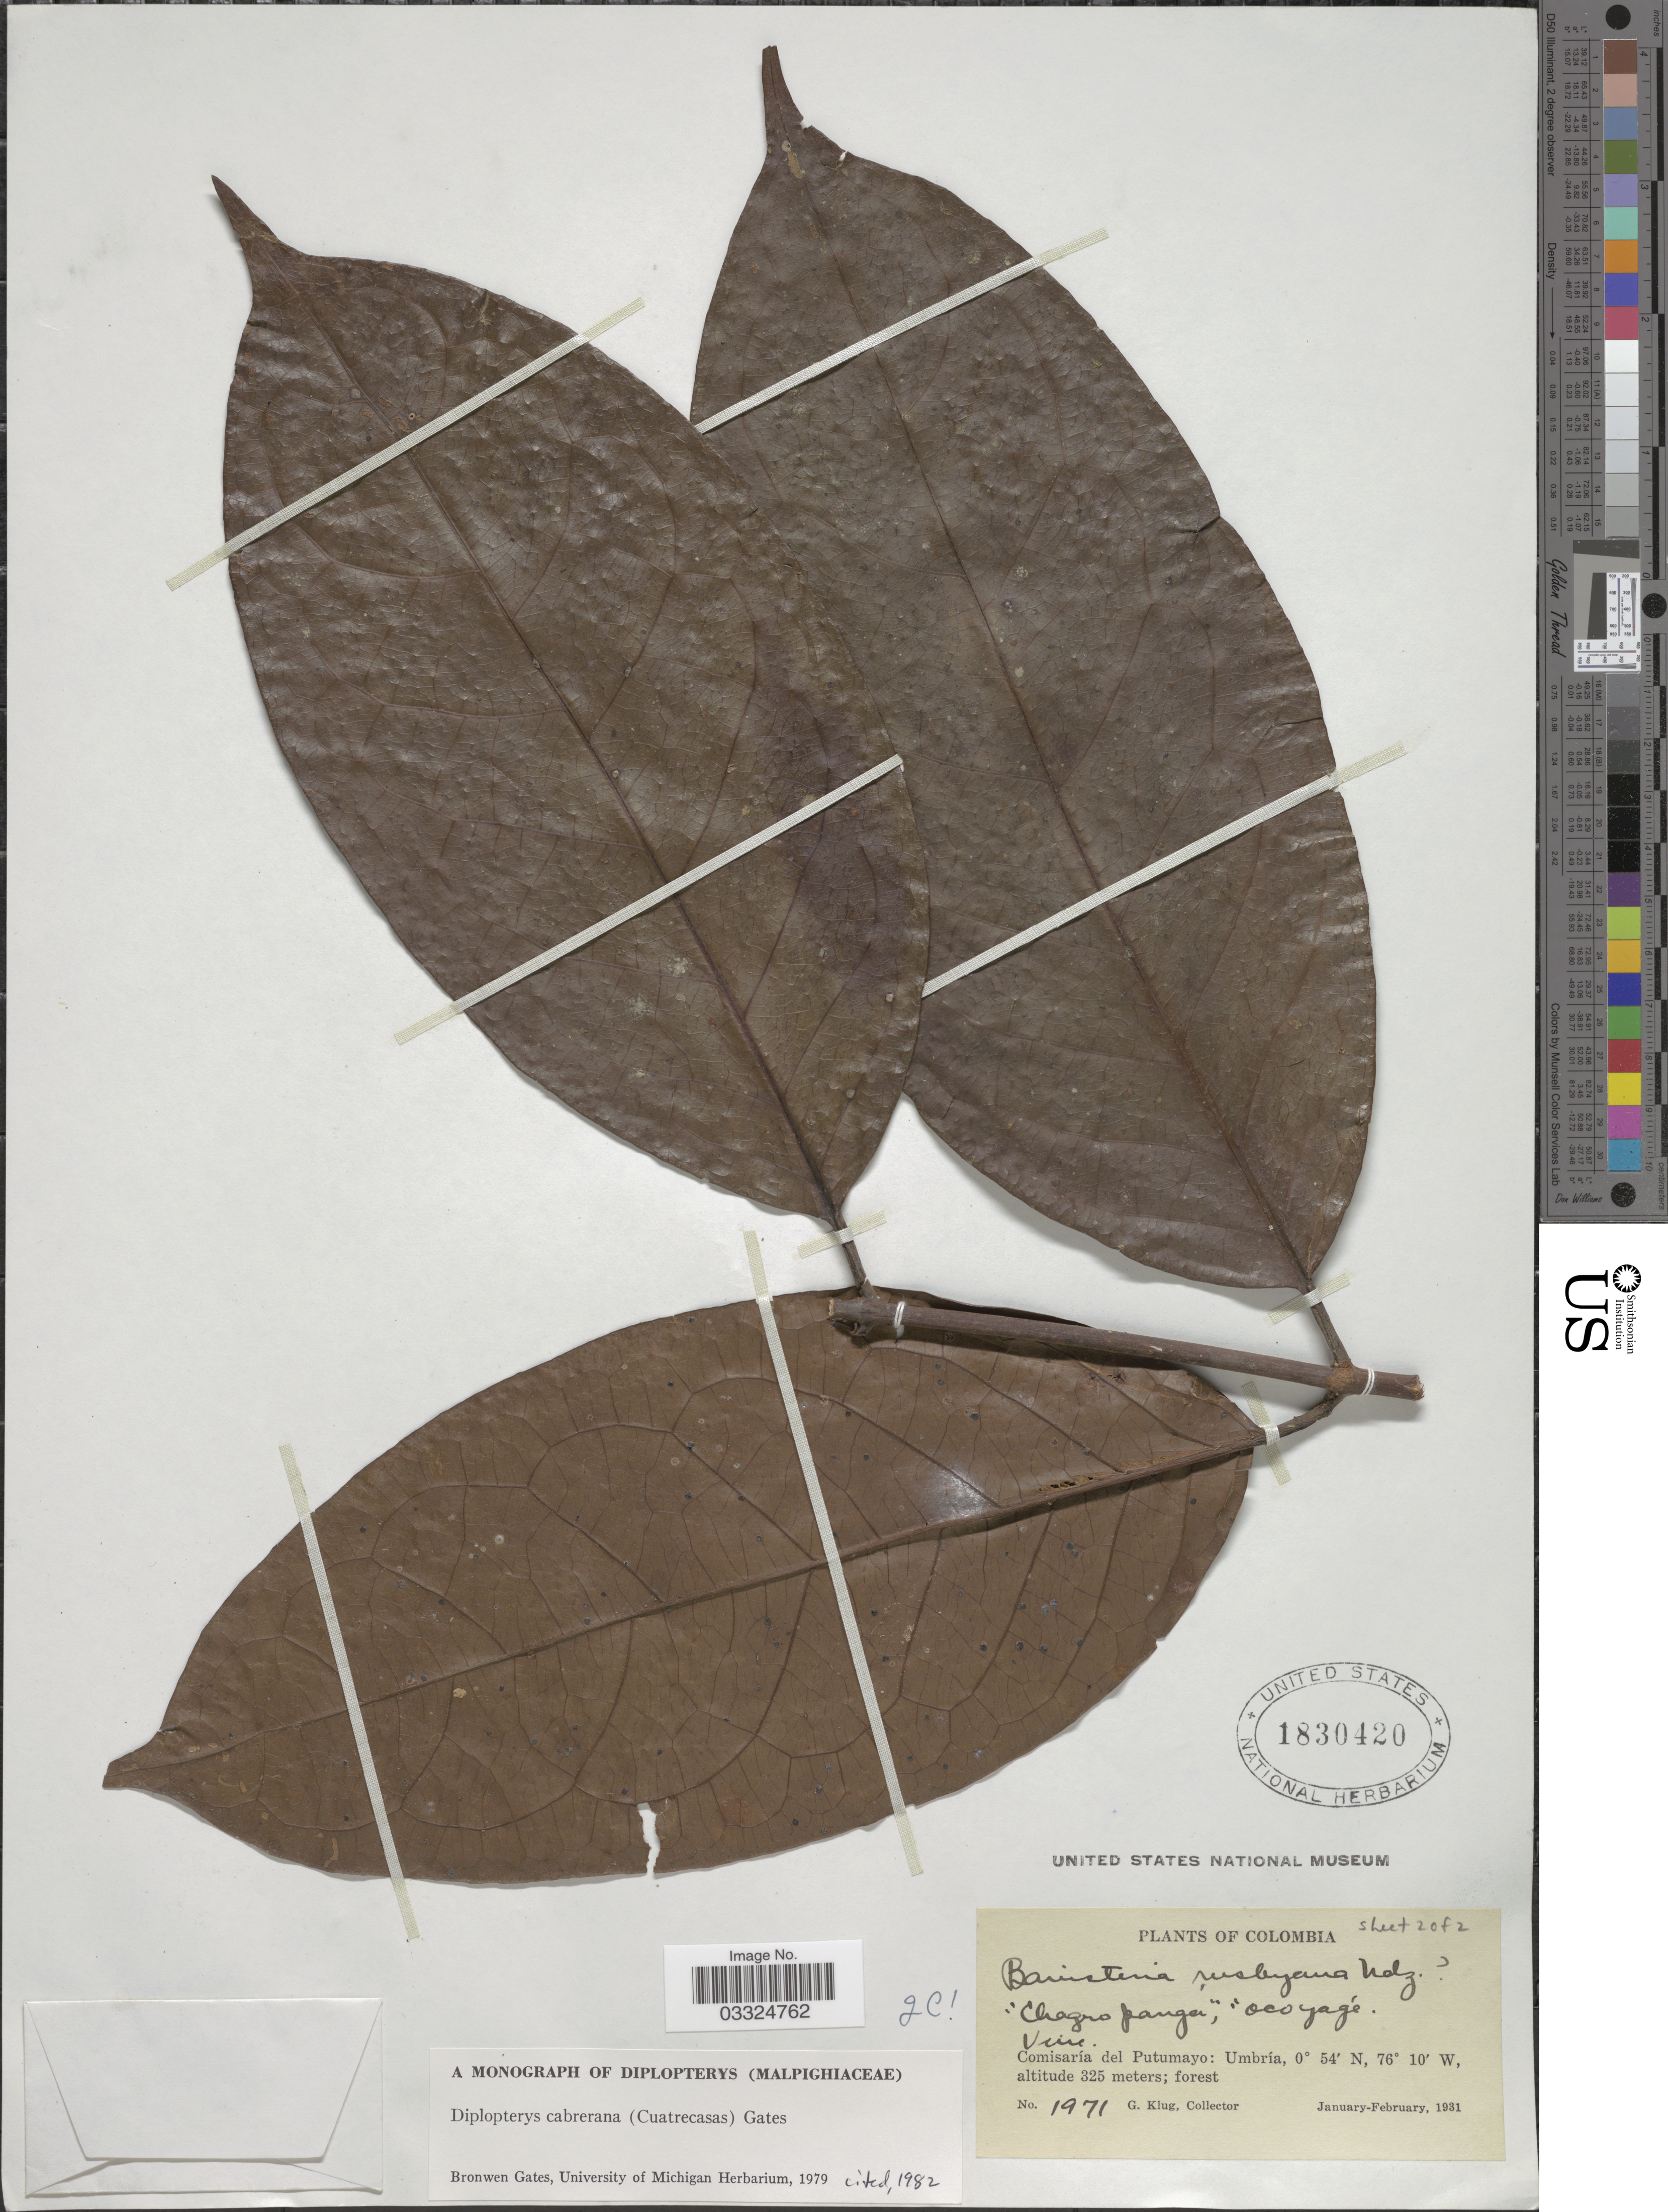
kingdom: Plantae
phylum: Tracheophyta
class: Magnoliopsida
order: Malpighiales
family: Malpighiaceae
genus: Diplopterys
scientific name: Diplopterys cabrerana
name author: (Cuatrec.) B. Gates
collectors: G. Klug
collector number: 1971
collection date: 1931-01/1931-02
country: Colombia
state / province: Putumayo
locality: Comisaría del Putumayo: Umbría.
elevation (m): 325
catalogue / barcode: US 1830420